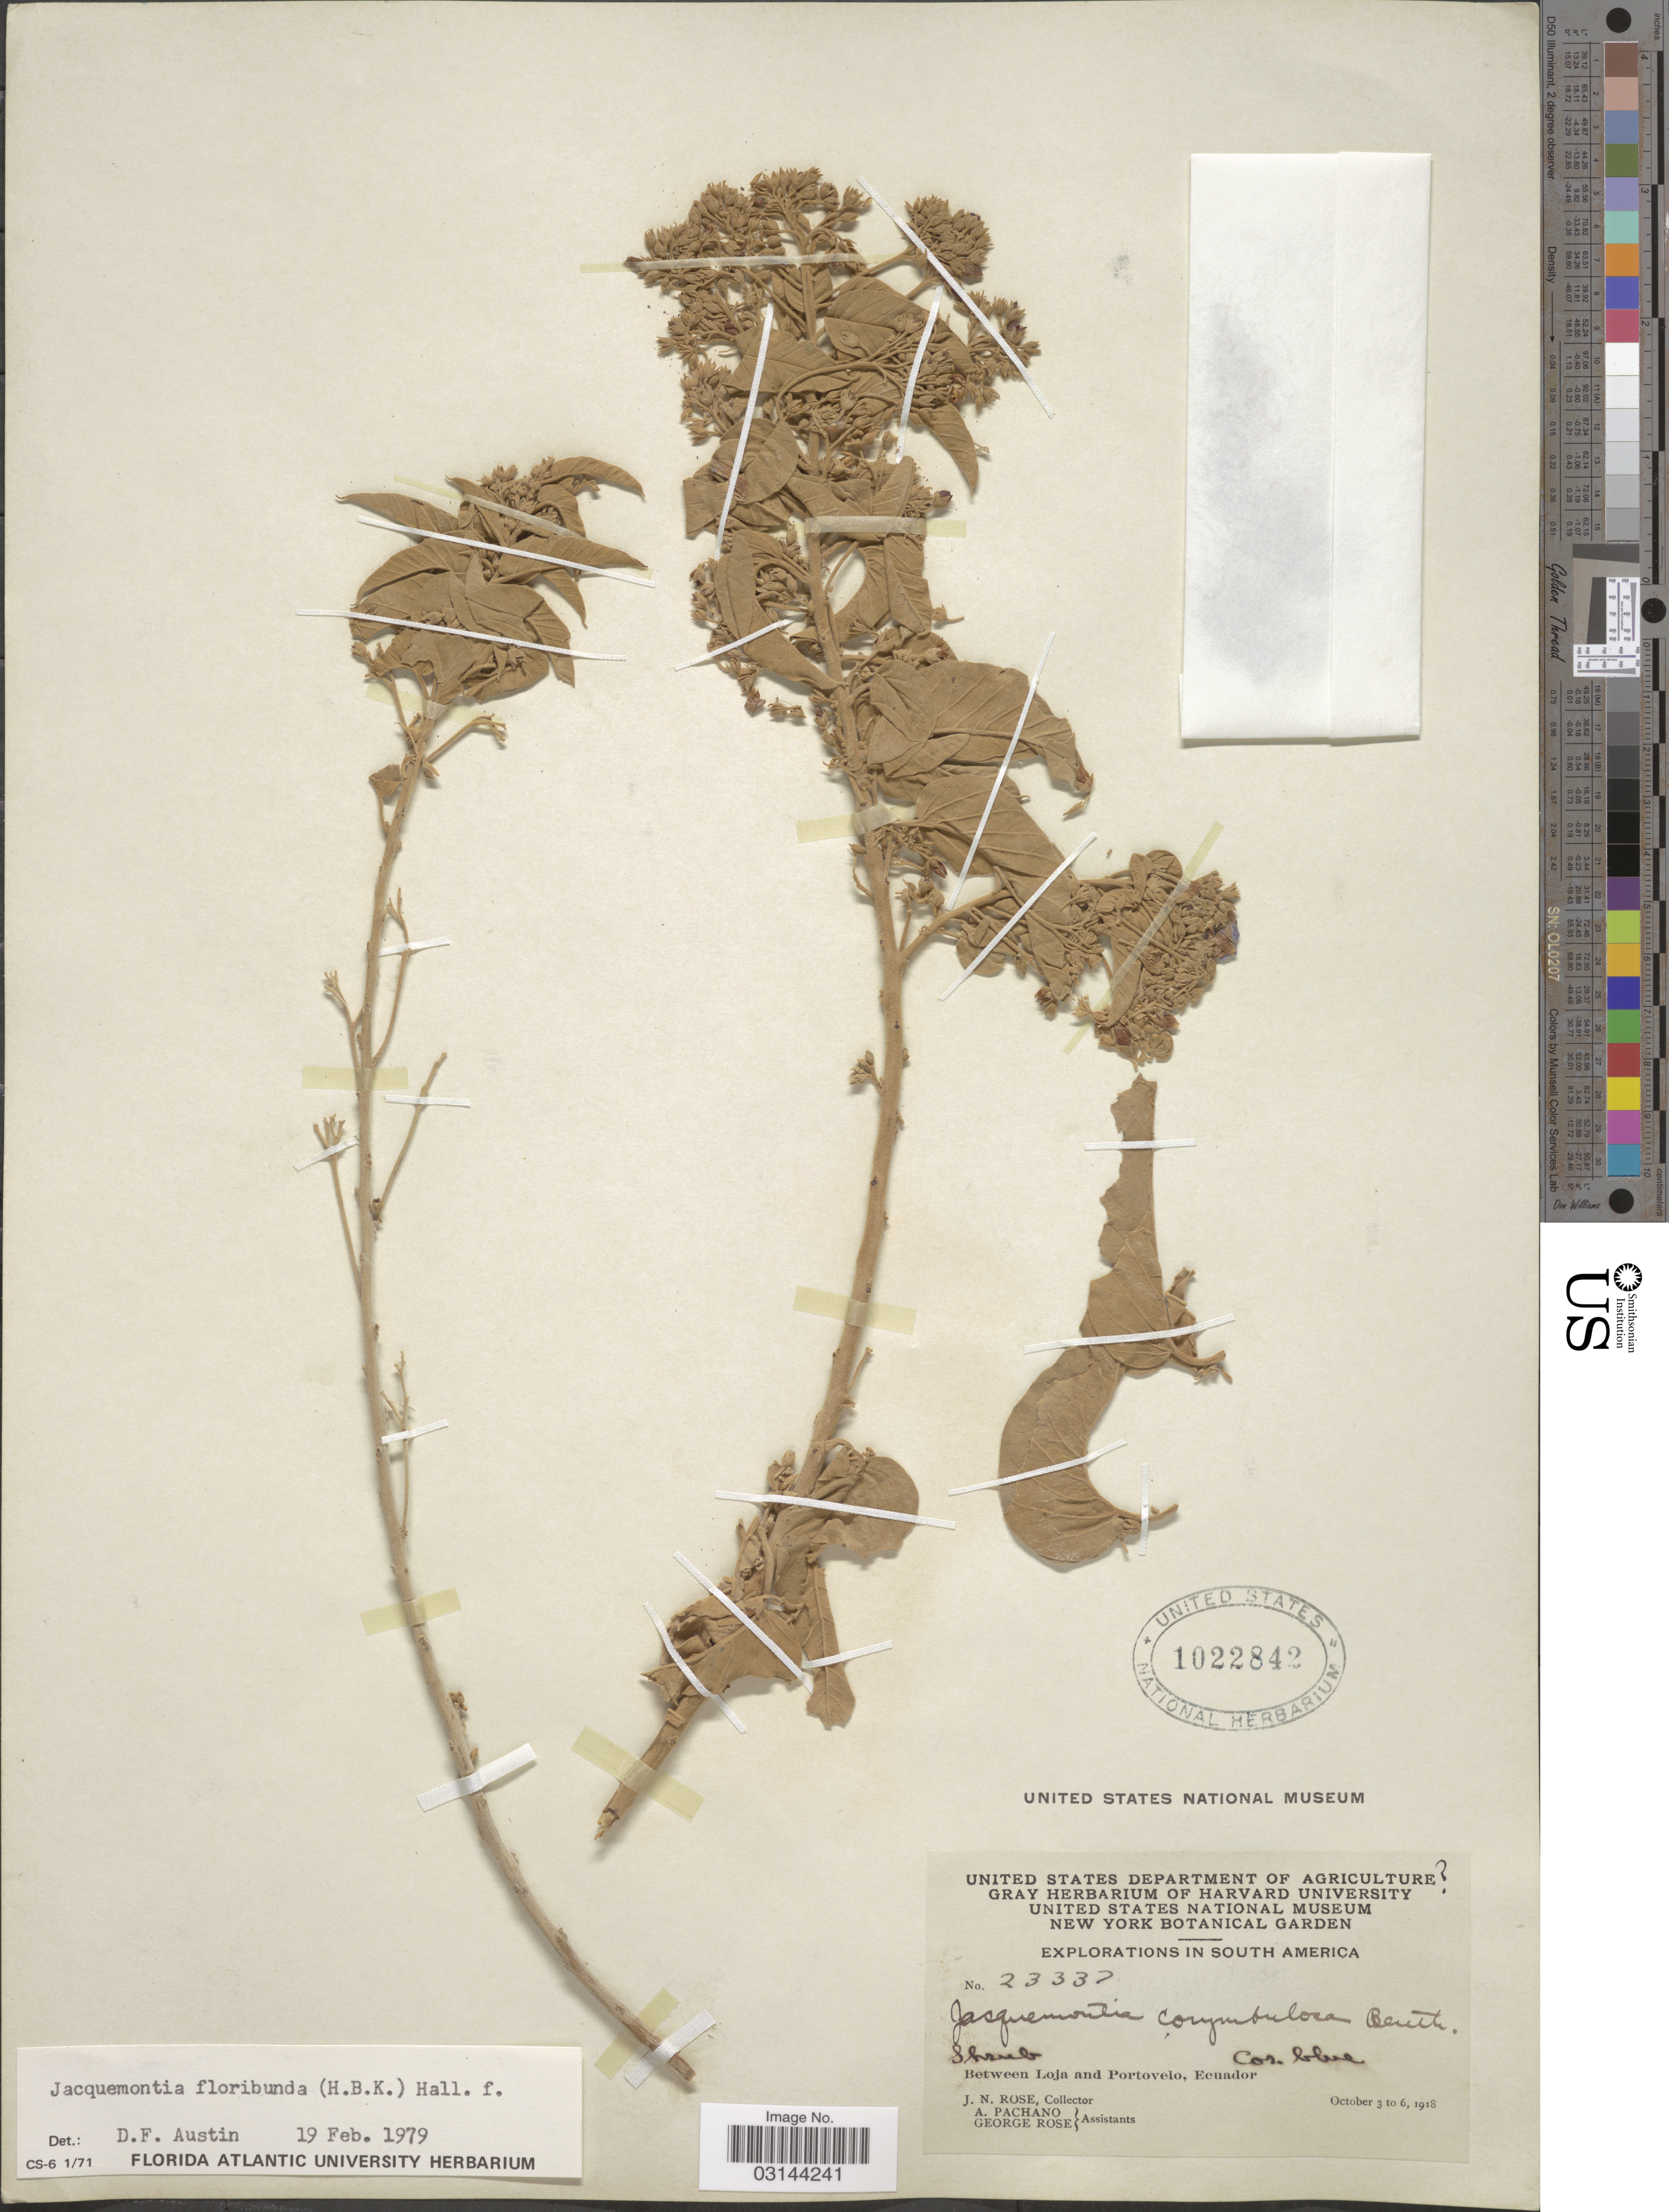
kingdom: Plantae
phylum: Tracheophyta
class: Magnoliopsida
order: Solanales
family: Convolvulaceae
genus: Jacquemontia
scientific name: Jacquemontia floribunda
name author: (Kunth) Hallier f.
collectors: J. N. Rose, A. Pachano & G. Rose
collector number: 23337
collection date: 1918-10-03/1918-10-06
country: Ecuador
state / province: Loja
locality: Between Loja and Portovelo.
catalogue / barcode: US 1022842